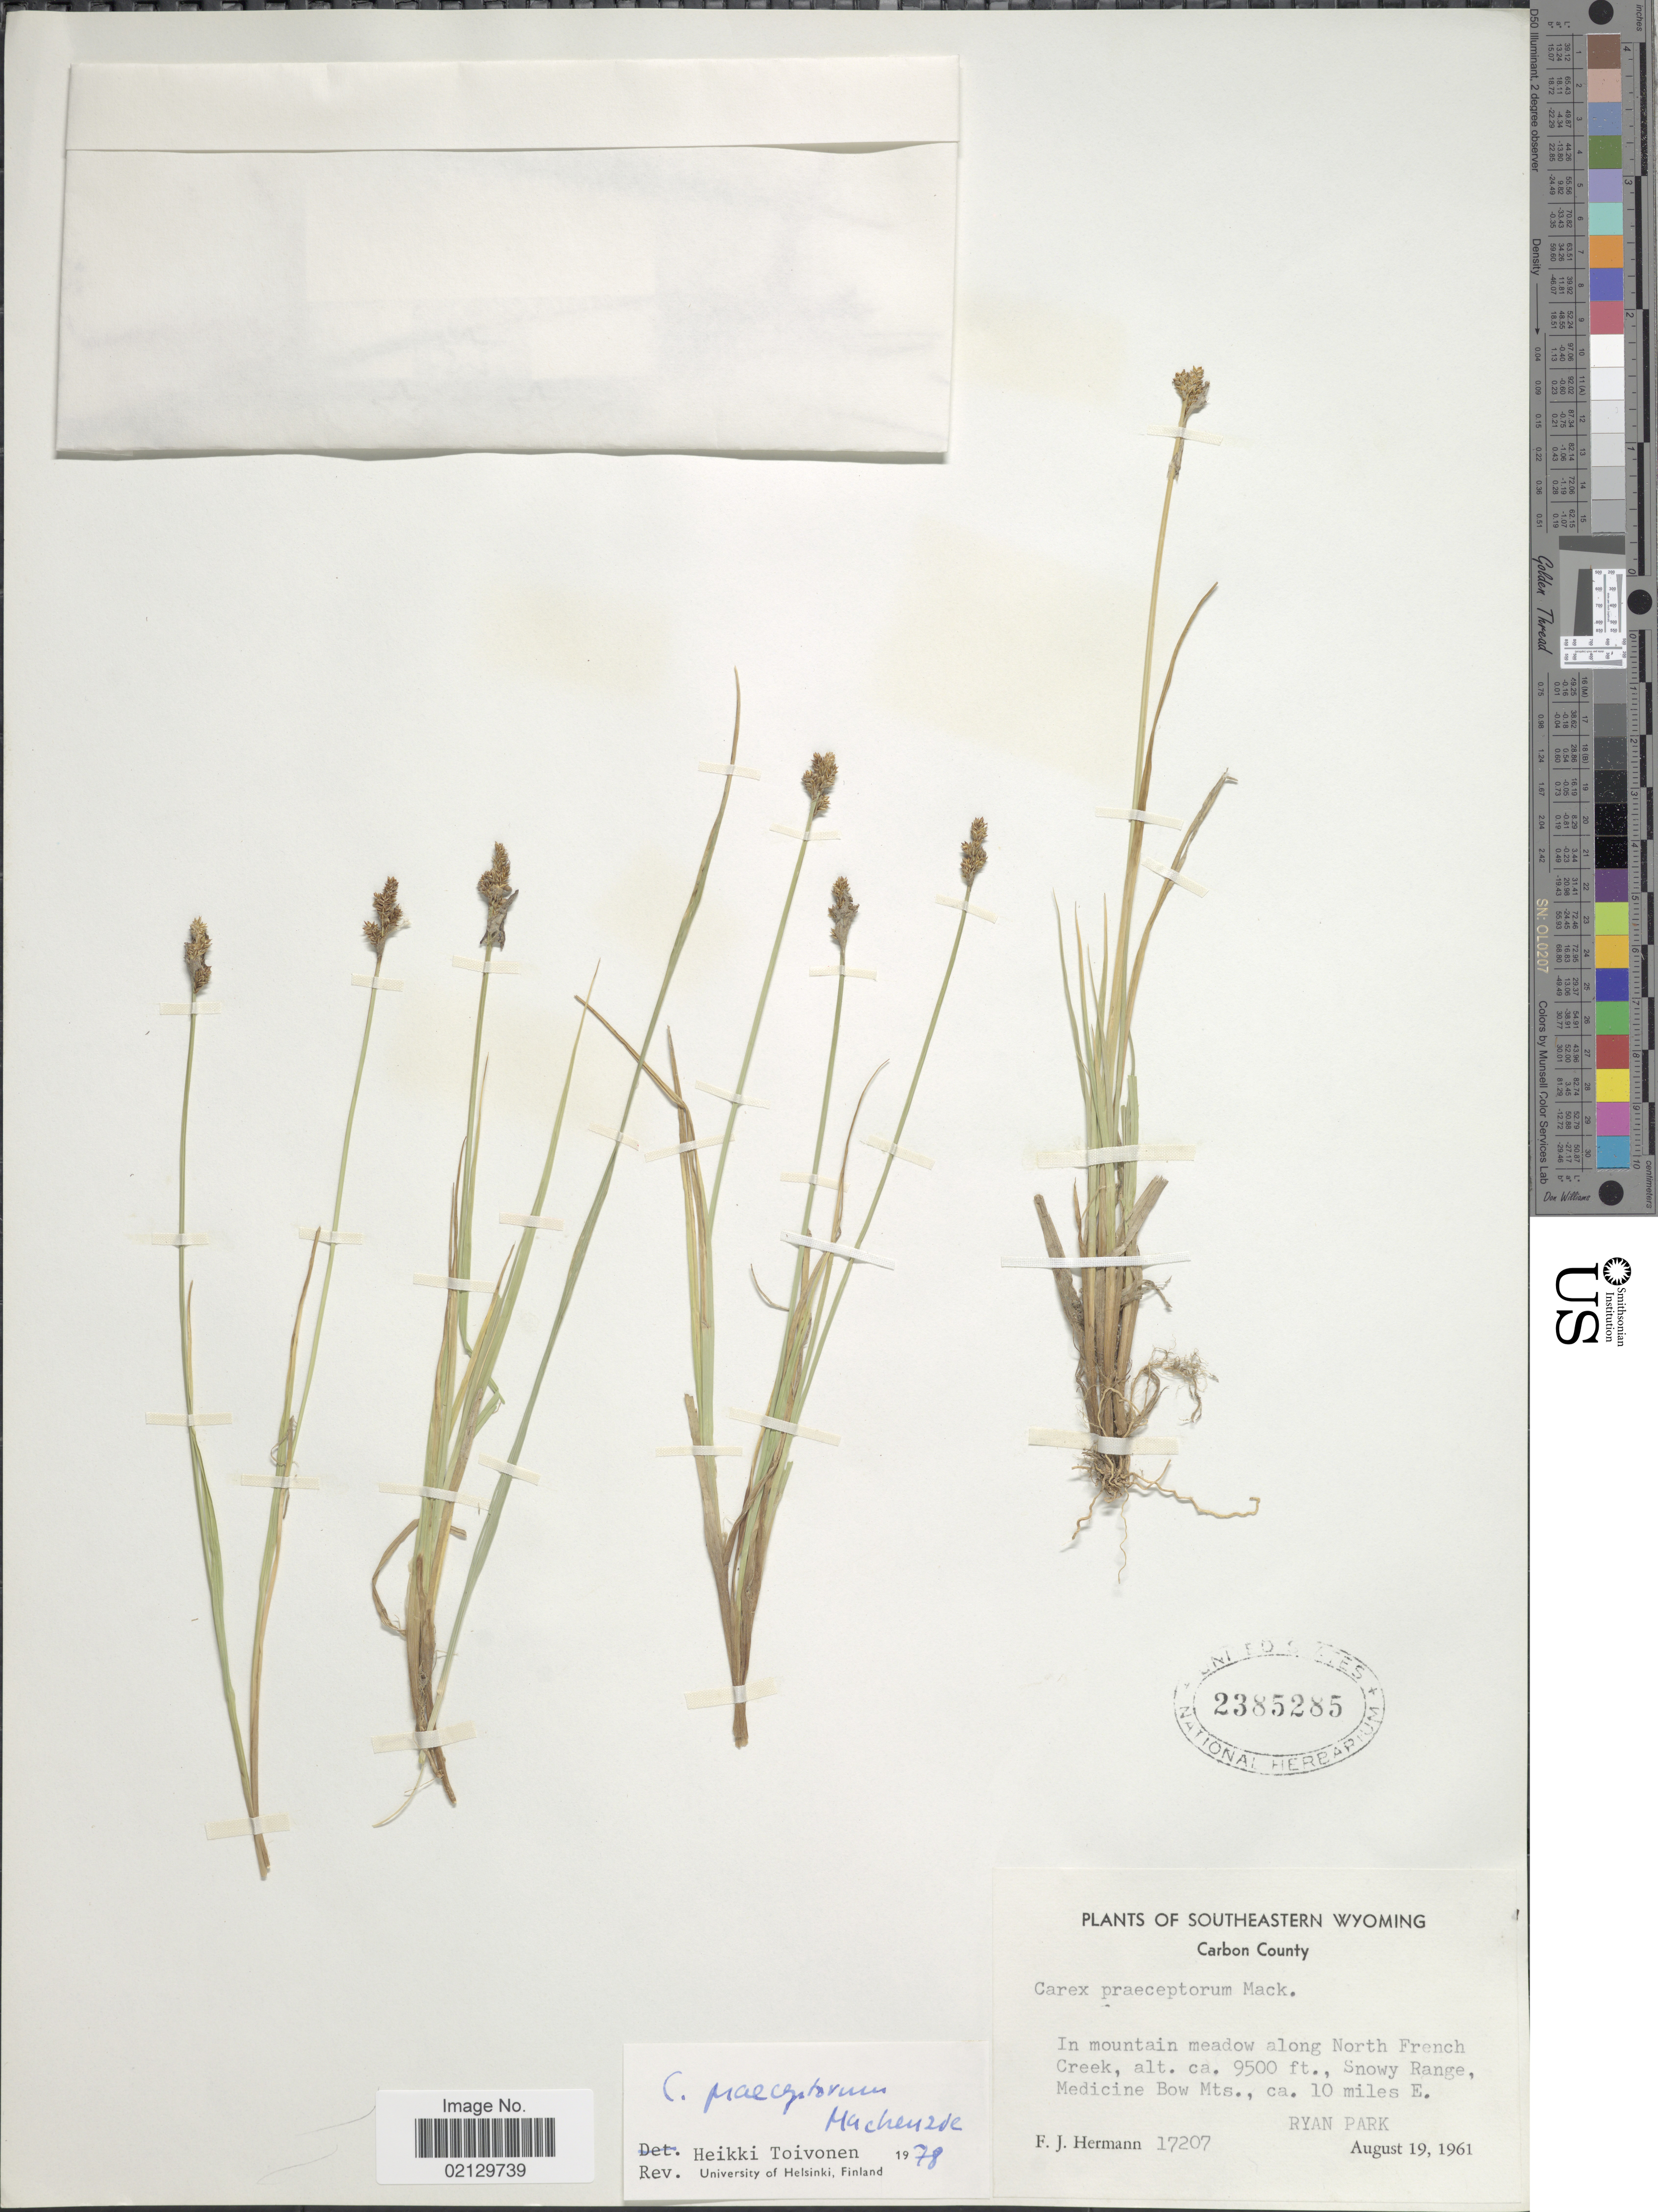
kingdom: Plantae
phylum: Tracheophyta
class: Liliopsida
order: Poales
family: Cyperaceae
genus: Carex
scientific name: Carex praeceptorum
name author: Mack.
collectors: F. J. Hermann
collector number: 17207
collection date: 1961-08-19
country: United States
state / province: Wyoming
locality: Southeastern Wyoming, Carbon County. In mountain meadow along North French Creek, Snowy Range, Medicine Bow Mts., ca 10 Miles E. Ryan Park,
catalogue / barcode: US 2385285